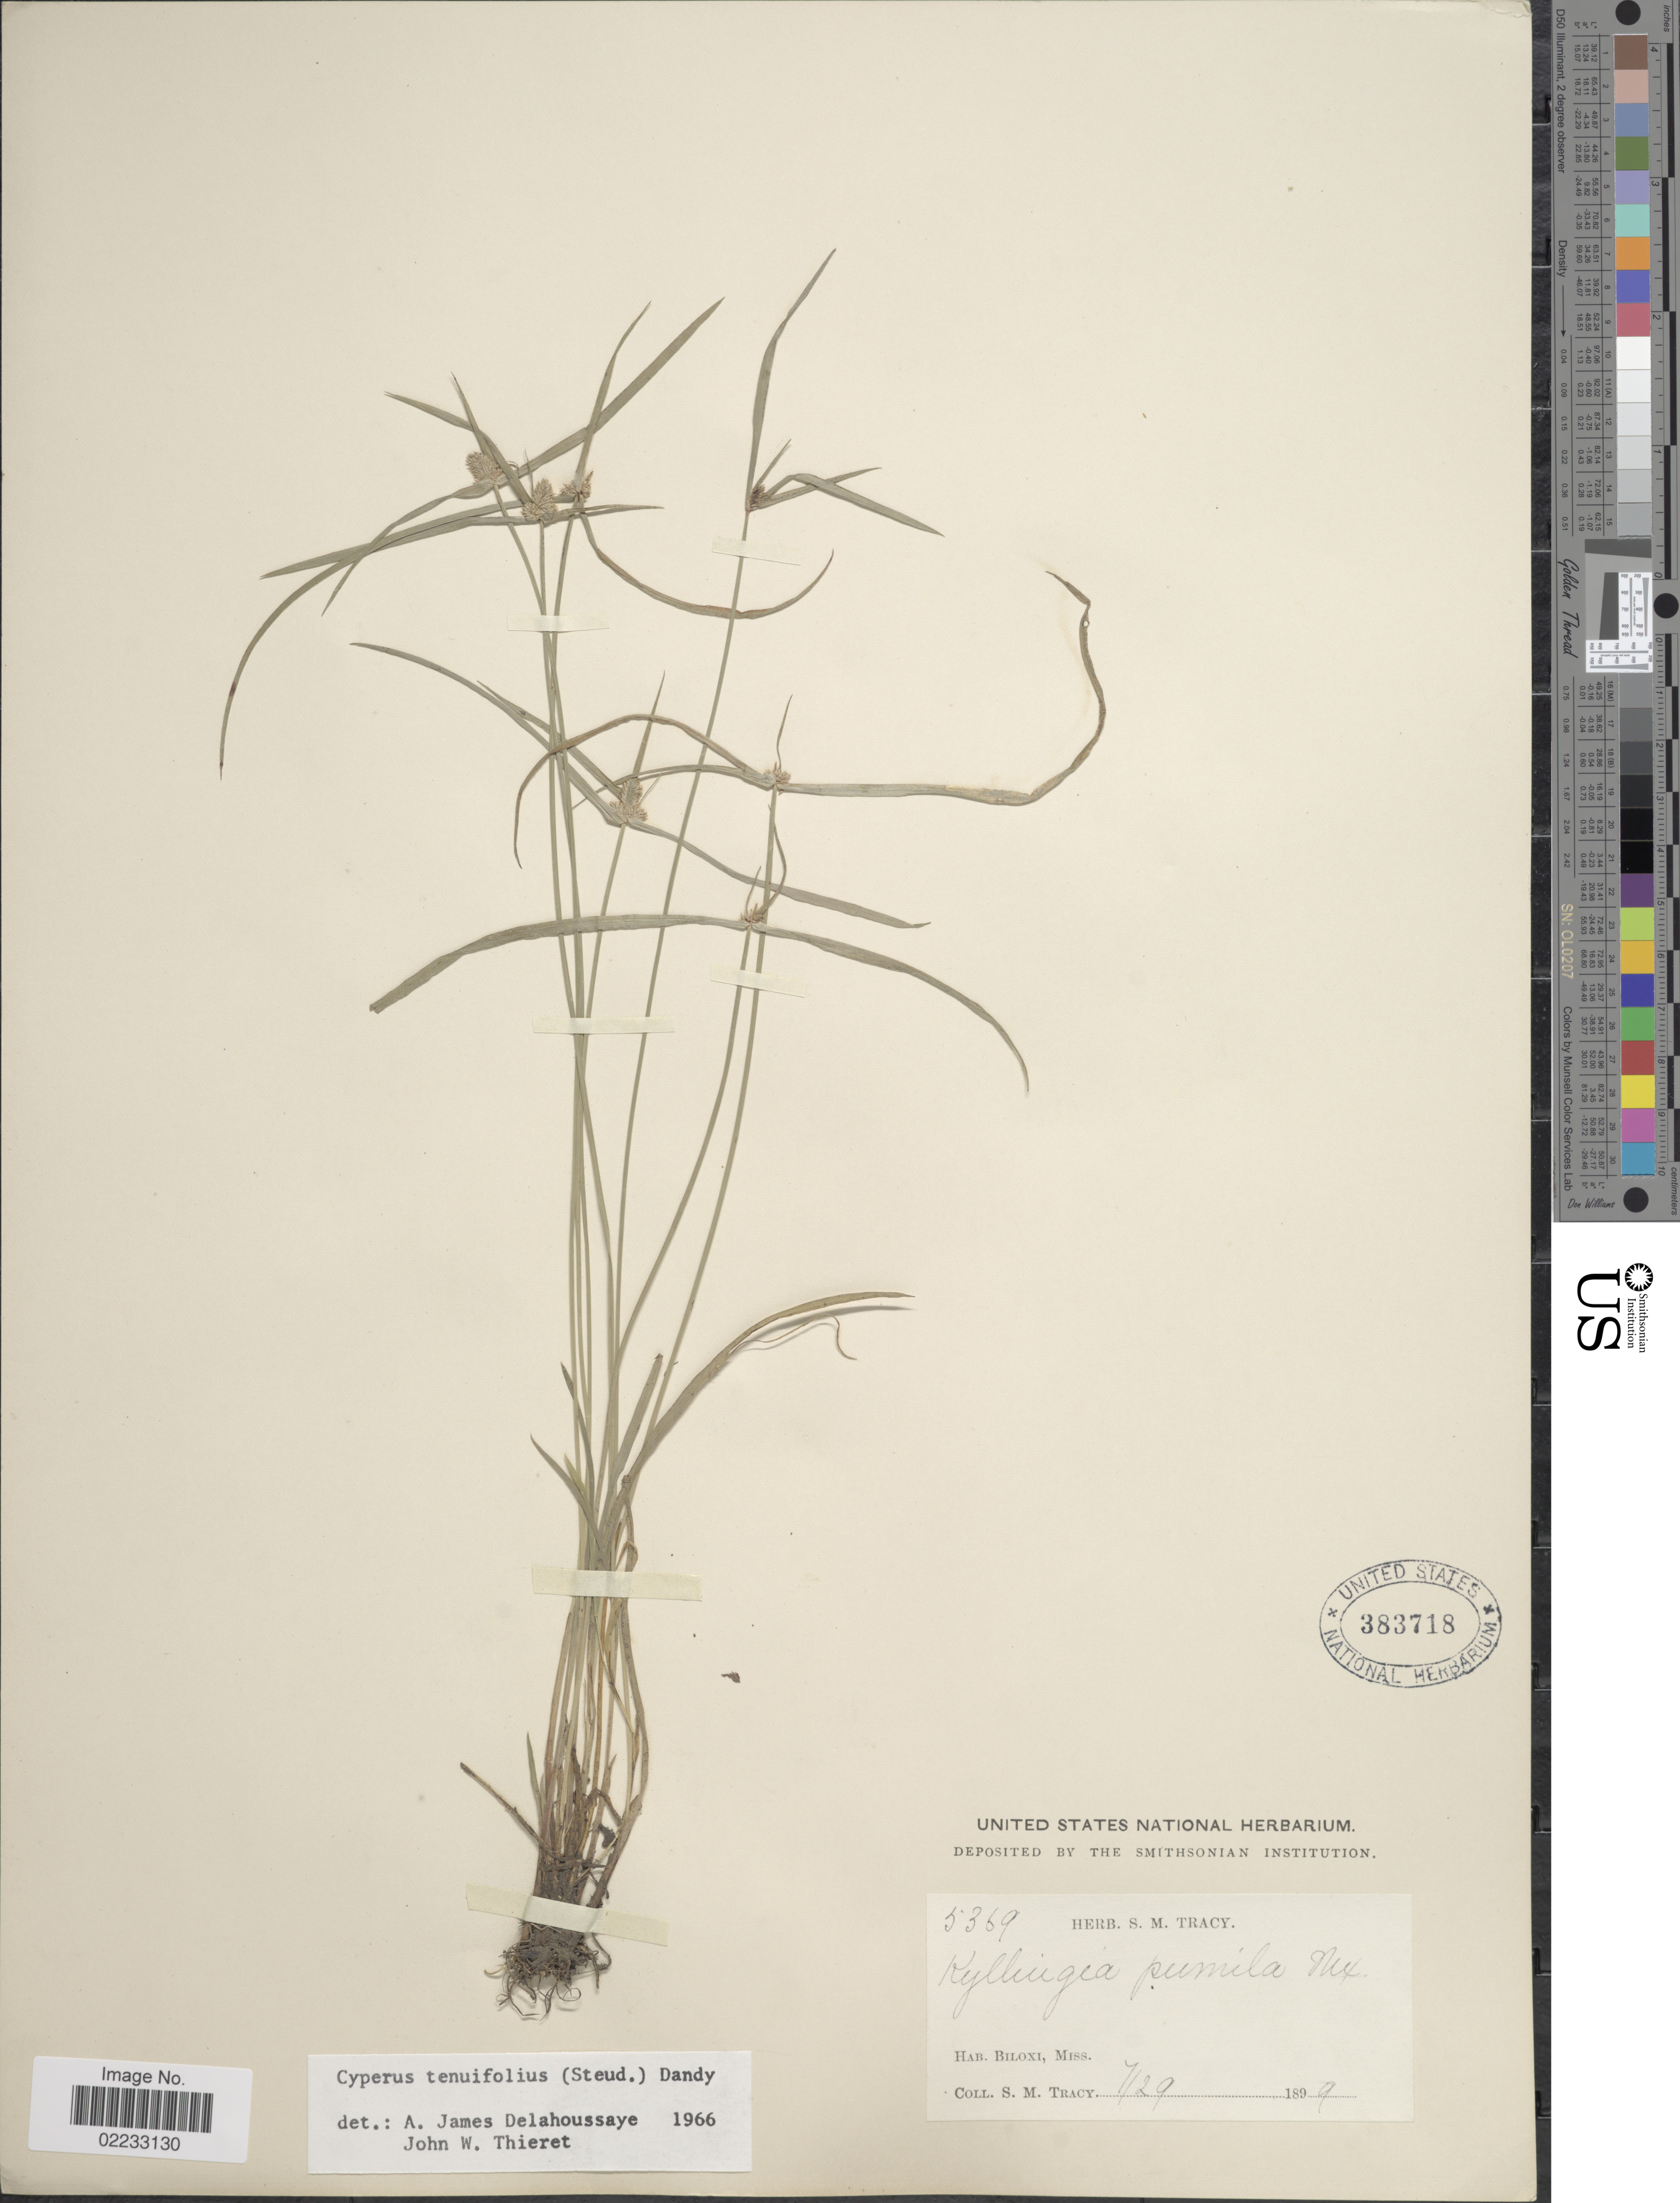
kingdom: Plantae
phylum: Tracheophyta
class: Liliopsida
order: Poales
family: Cyperaceae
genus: Cyperus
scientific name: Cyperus hortensis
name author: (Salzm. ex Steud.) Dorr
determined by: Strong, Mark T., (BOT), Smithsonian Institution - National Museum of Natural History (UNITED STATES)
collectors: S. Stracy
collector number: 5369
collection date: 1899-07-29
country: United States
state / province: Mississippi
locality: Biloxi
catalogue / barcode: US 383718